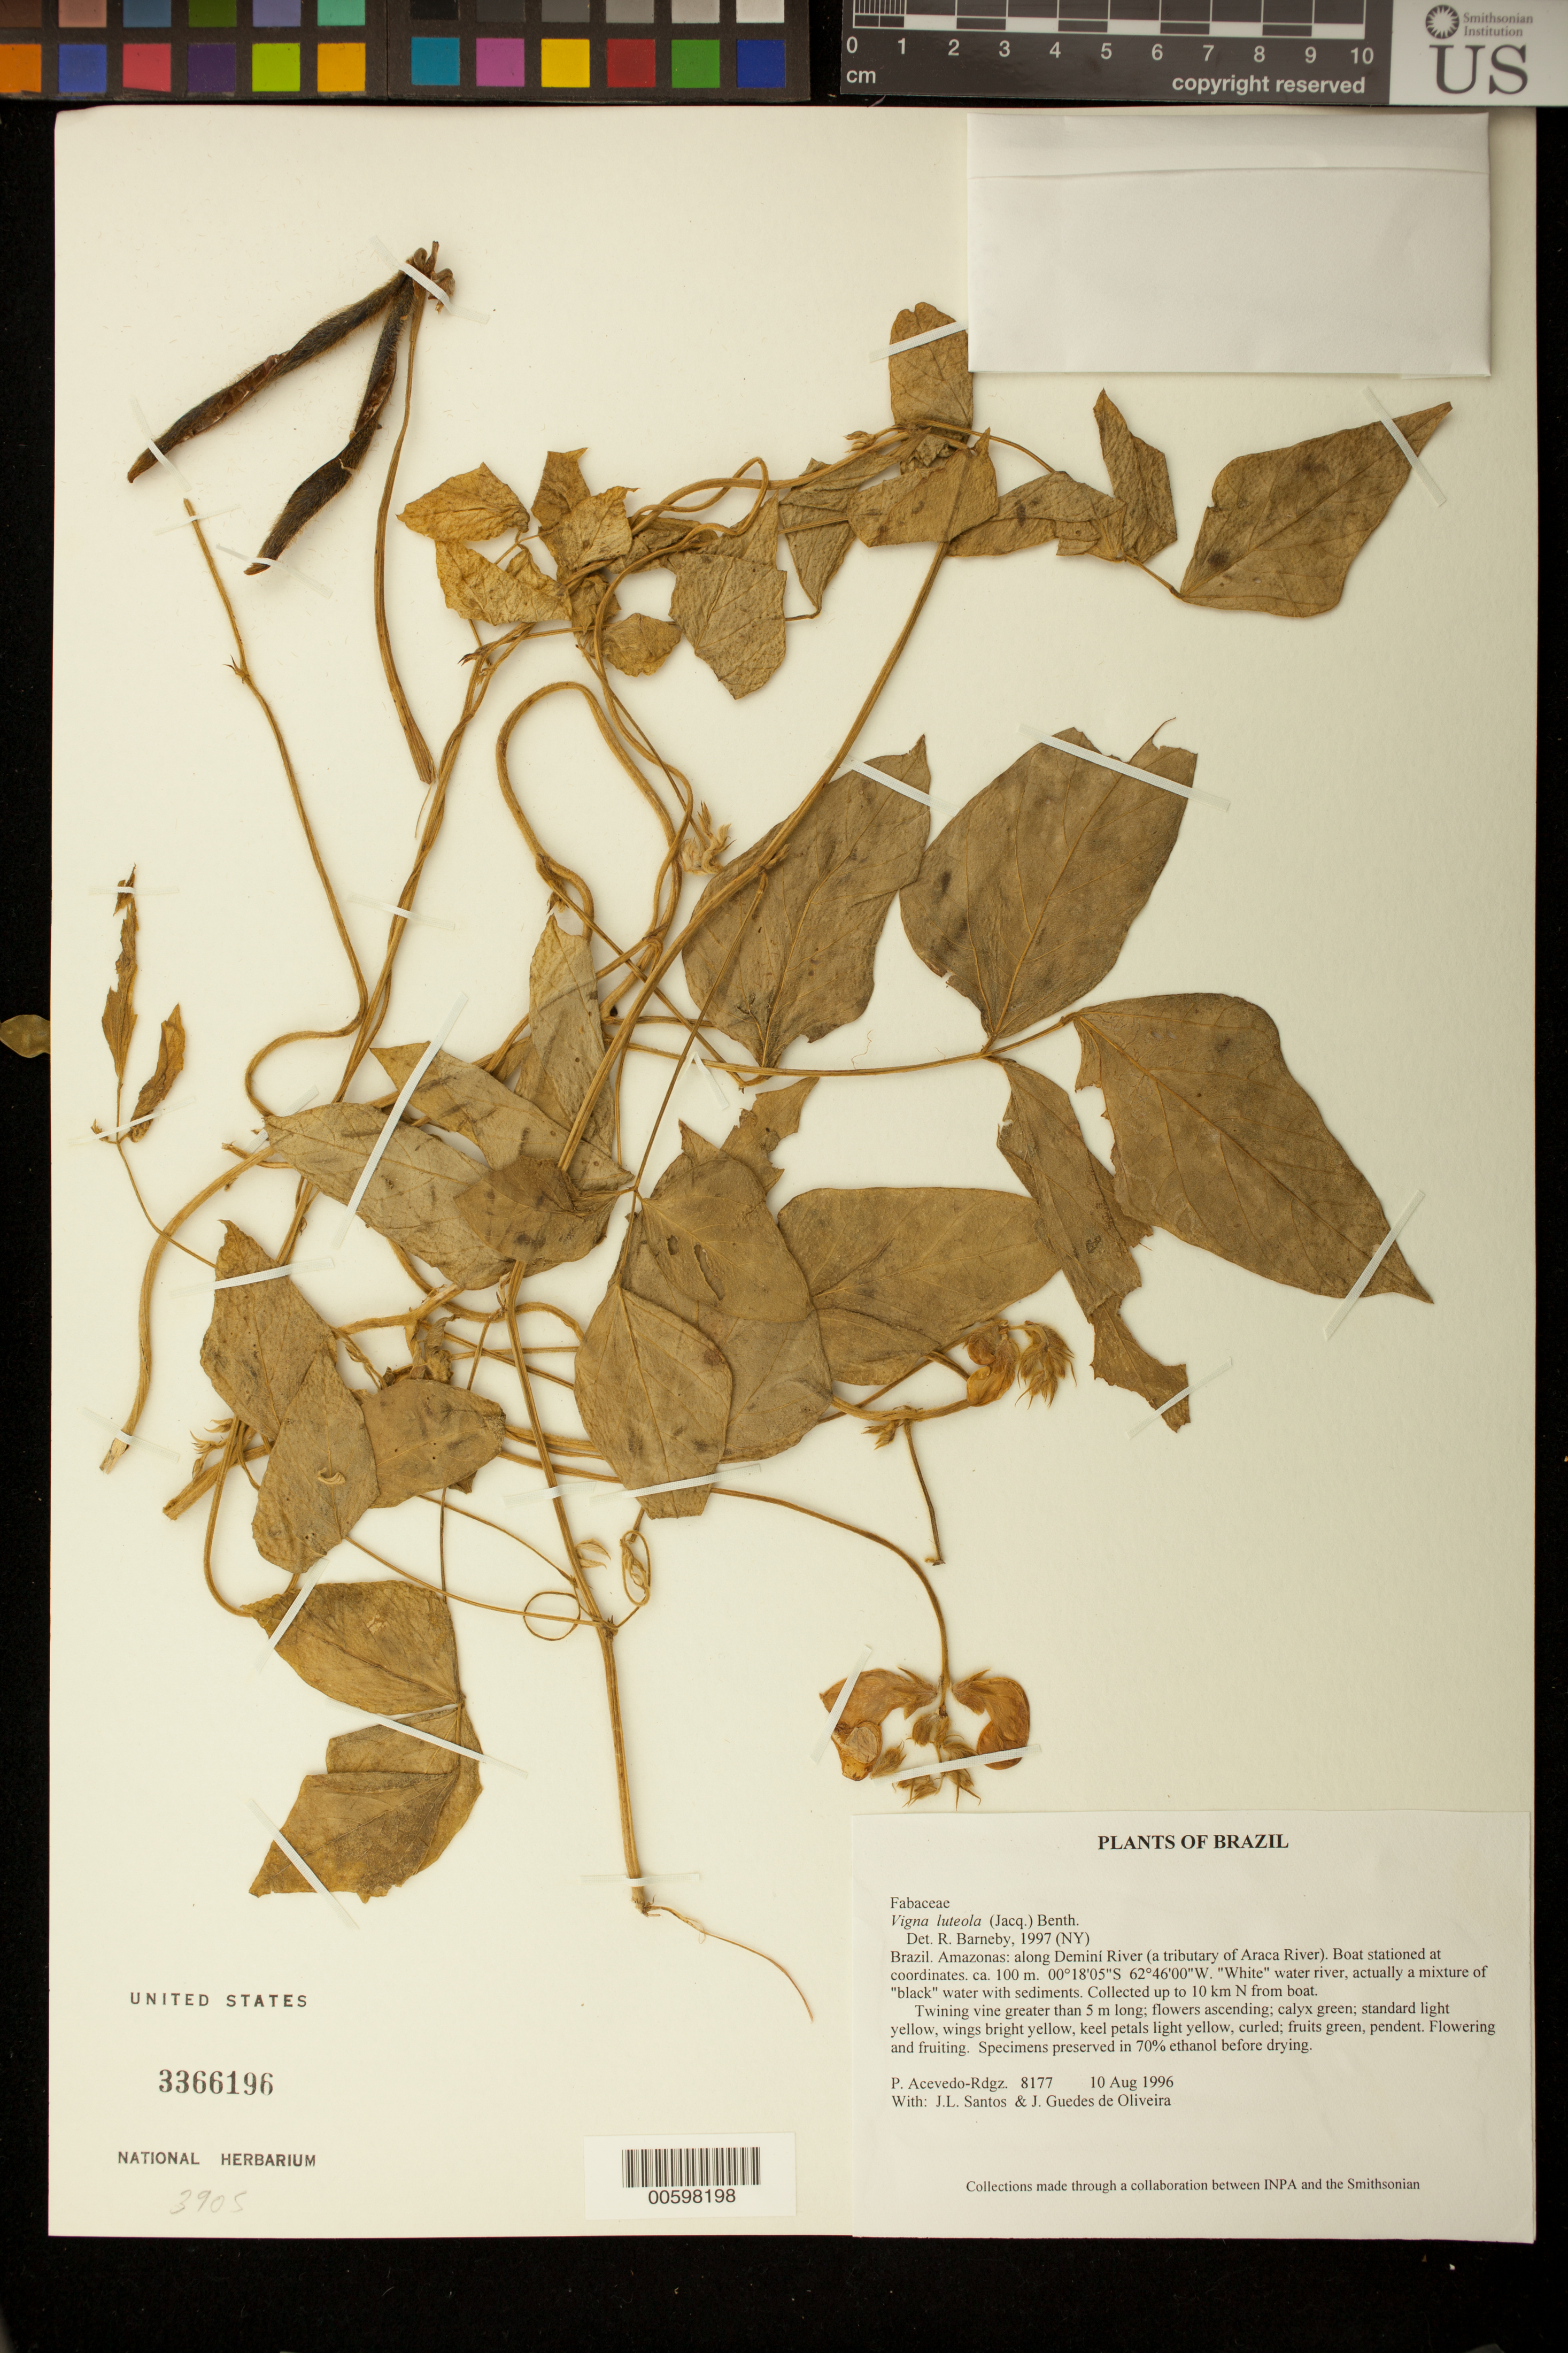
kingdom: Plantae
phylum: Tracheophyta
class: Magnoliopsida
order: Fabales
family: Fabaceae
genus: Vigna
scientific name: Vigna luteola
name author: (Jacq.) Benth.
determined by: Barneby, Rupert C., (NY)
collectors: P. Acevedo-Rodr., J. L. Santos & J. Guedes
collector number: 8177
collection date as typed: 10 Aug 1996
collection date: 1996-08-10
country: Brazil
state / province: Amazonas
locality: Amazonas: along Deminí River (a tributary of Araca River). Boat stationed at coordinates.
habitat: "White" water river, actually a mixture of "black" water with sediments. Collected up to 10 km N from boat.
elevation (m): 100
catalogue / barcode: US 3366196